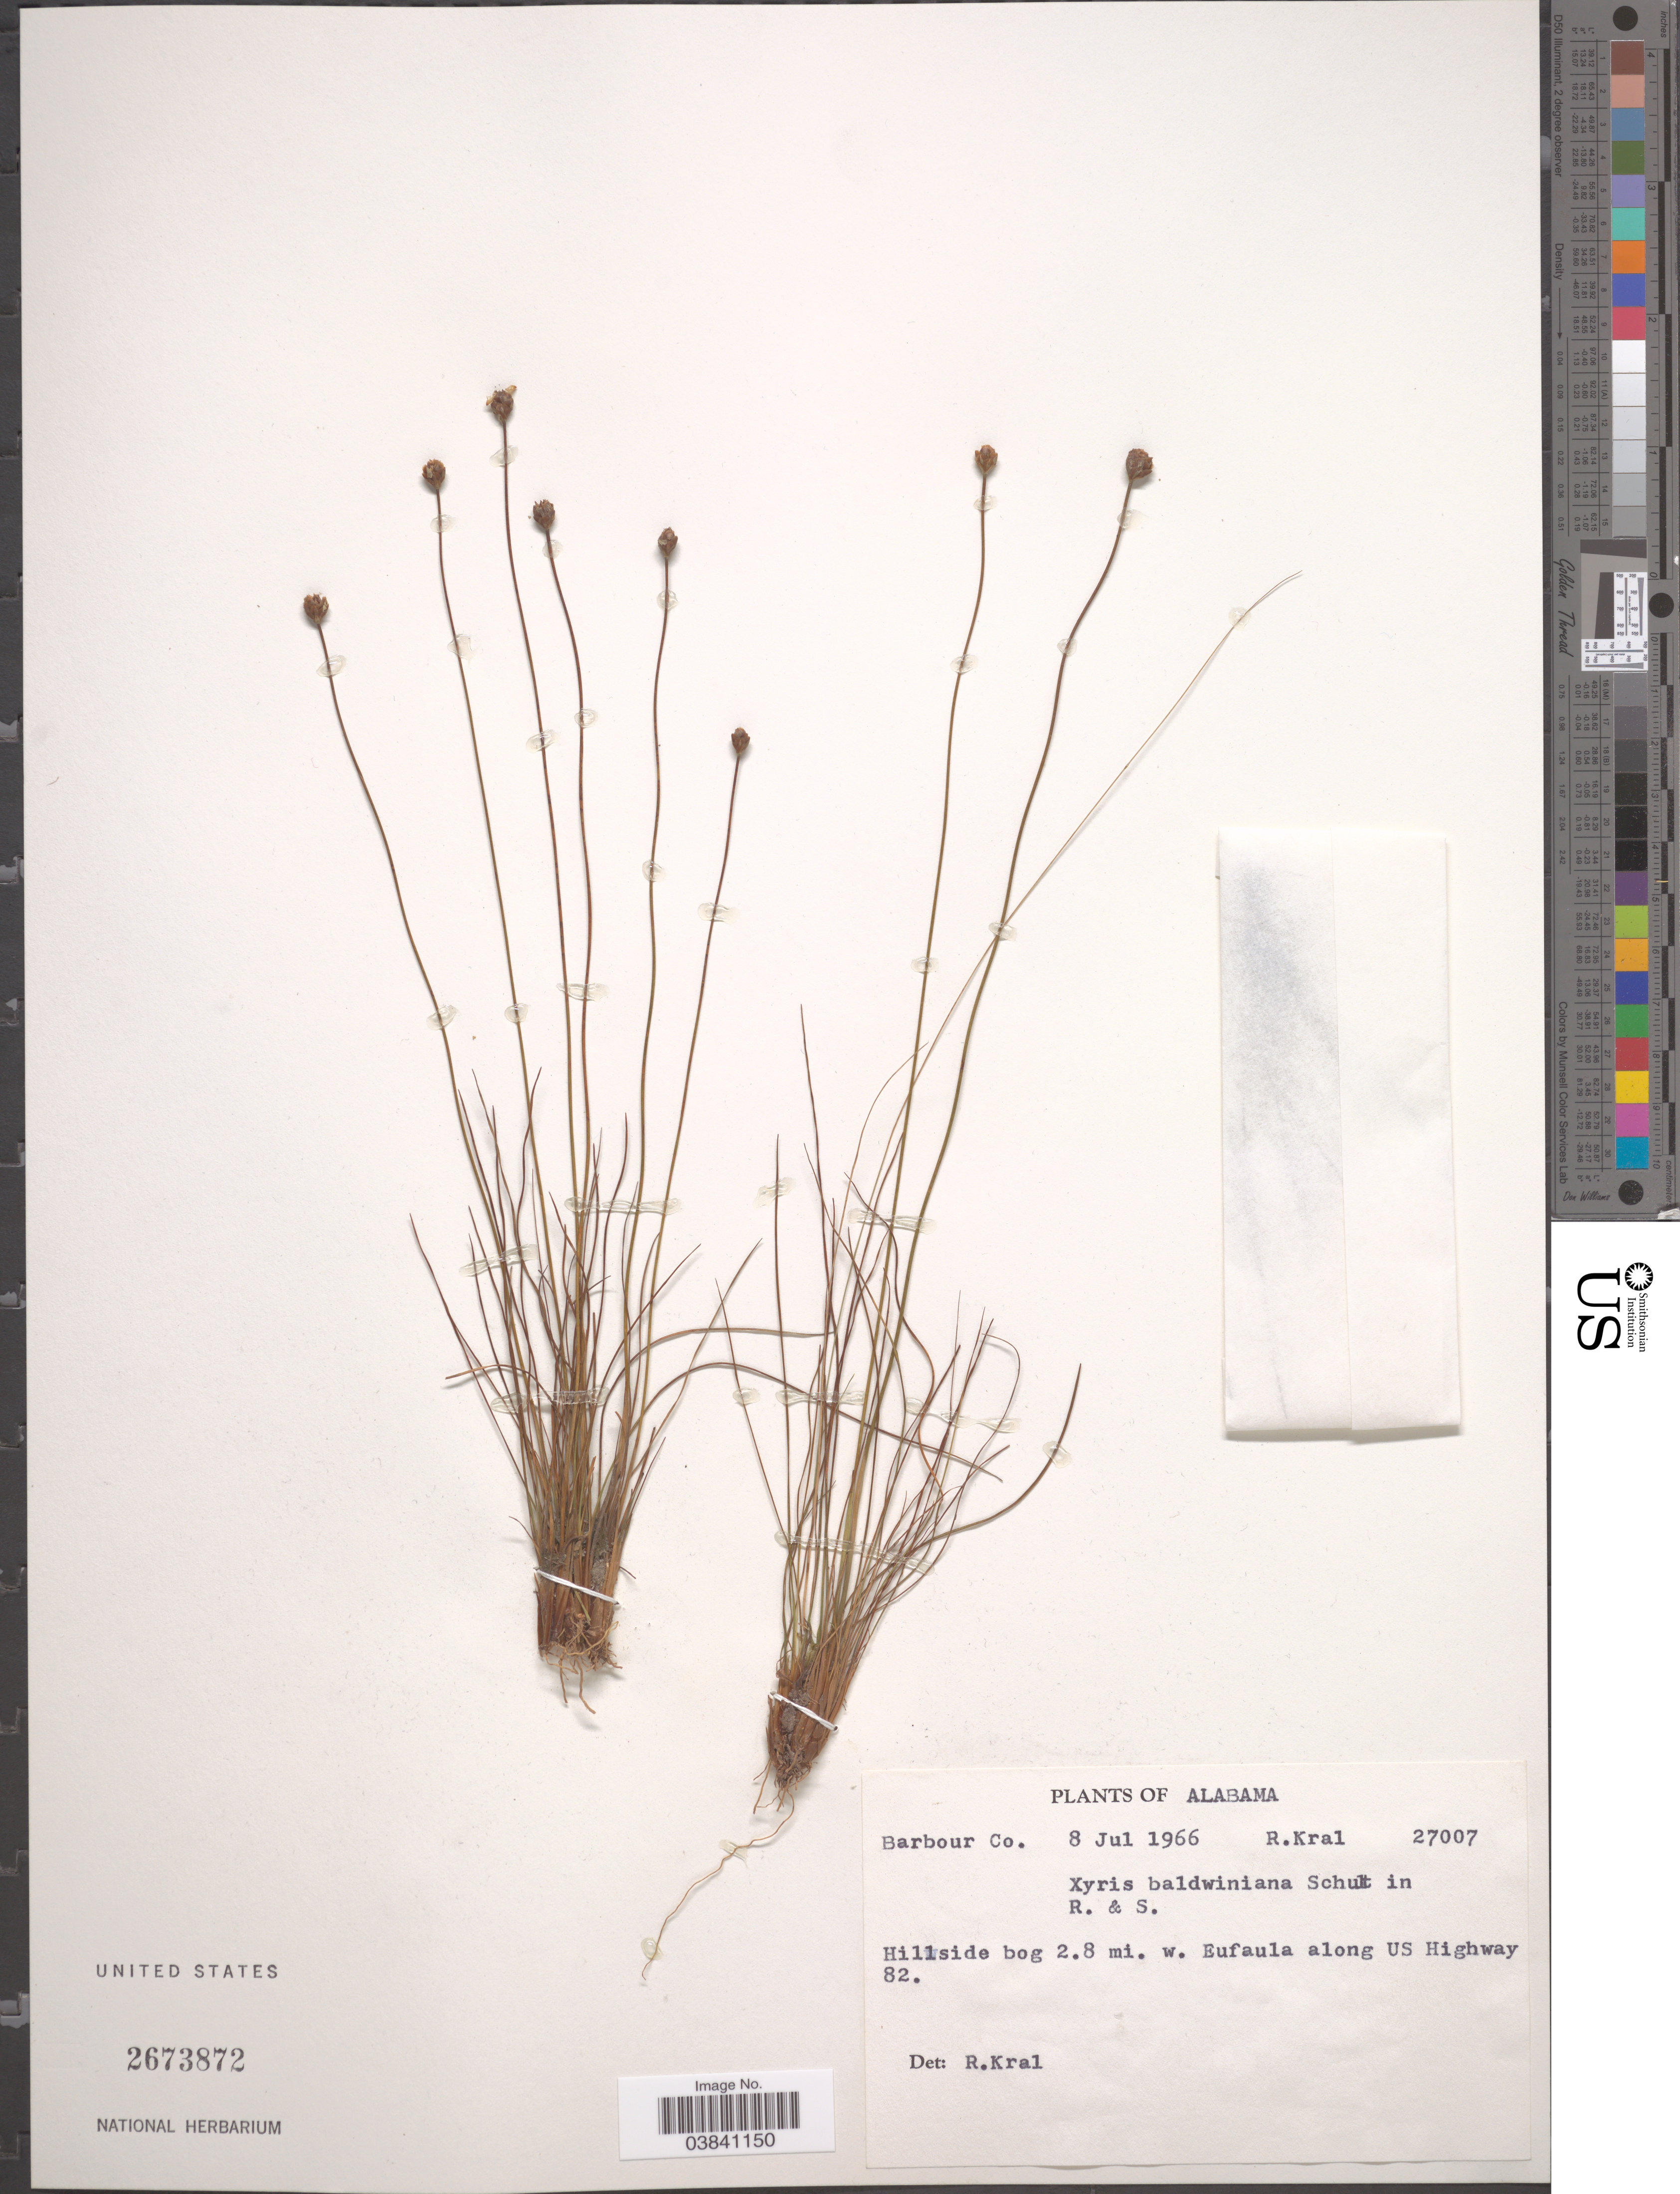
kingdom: Plantae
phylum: Tracheophyta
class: Liliopsida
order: Poales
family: Xyridaceae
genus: Xyris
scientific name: Xyris baldwiniana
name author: Schult.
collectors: R. Kral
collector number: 27007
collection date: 1966-07-08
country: United States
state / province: Alabama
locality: Barbour Co. Hillside bog 2.8 mi. w. Eufaula along US Highway 82.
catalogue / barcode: US 2673872